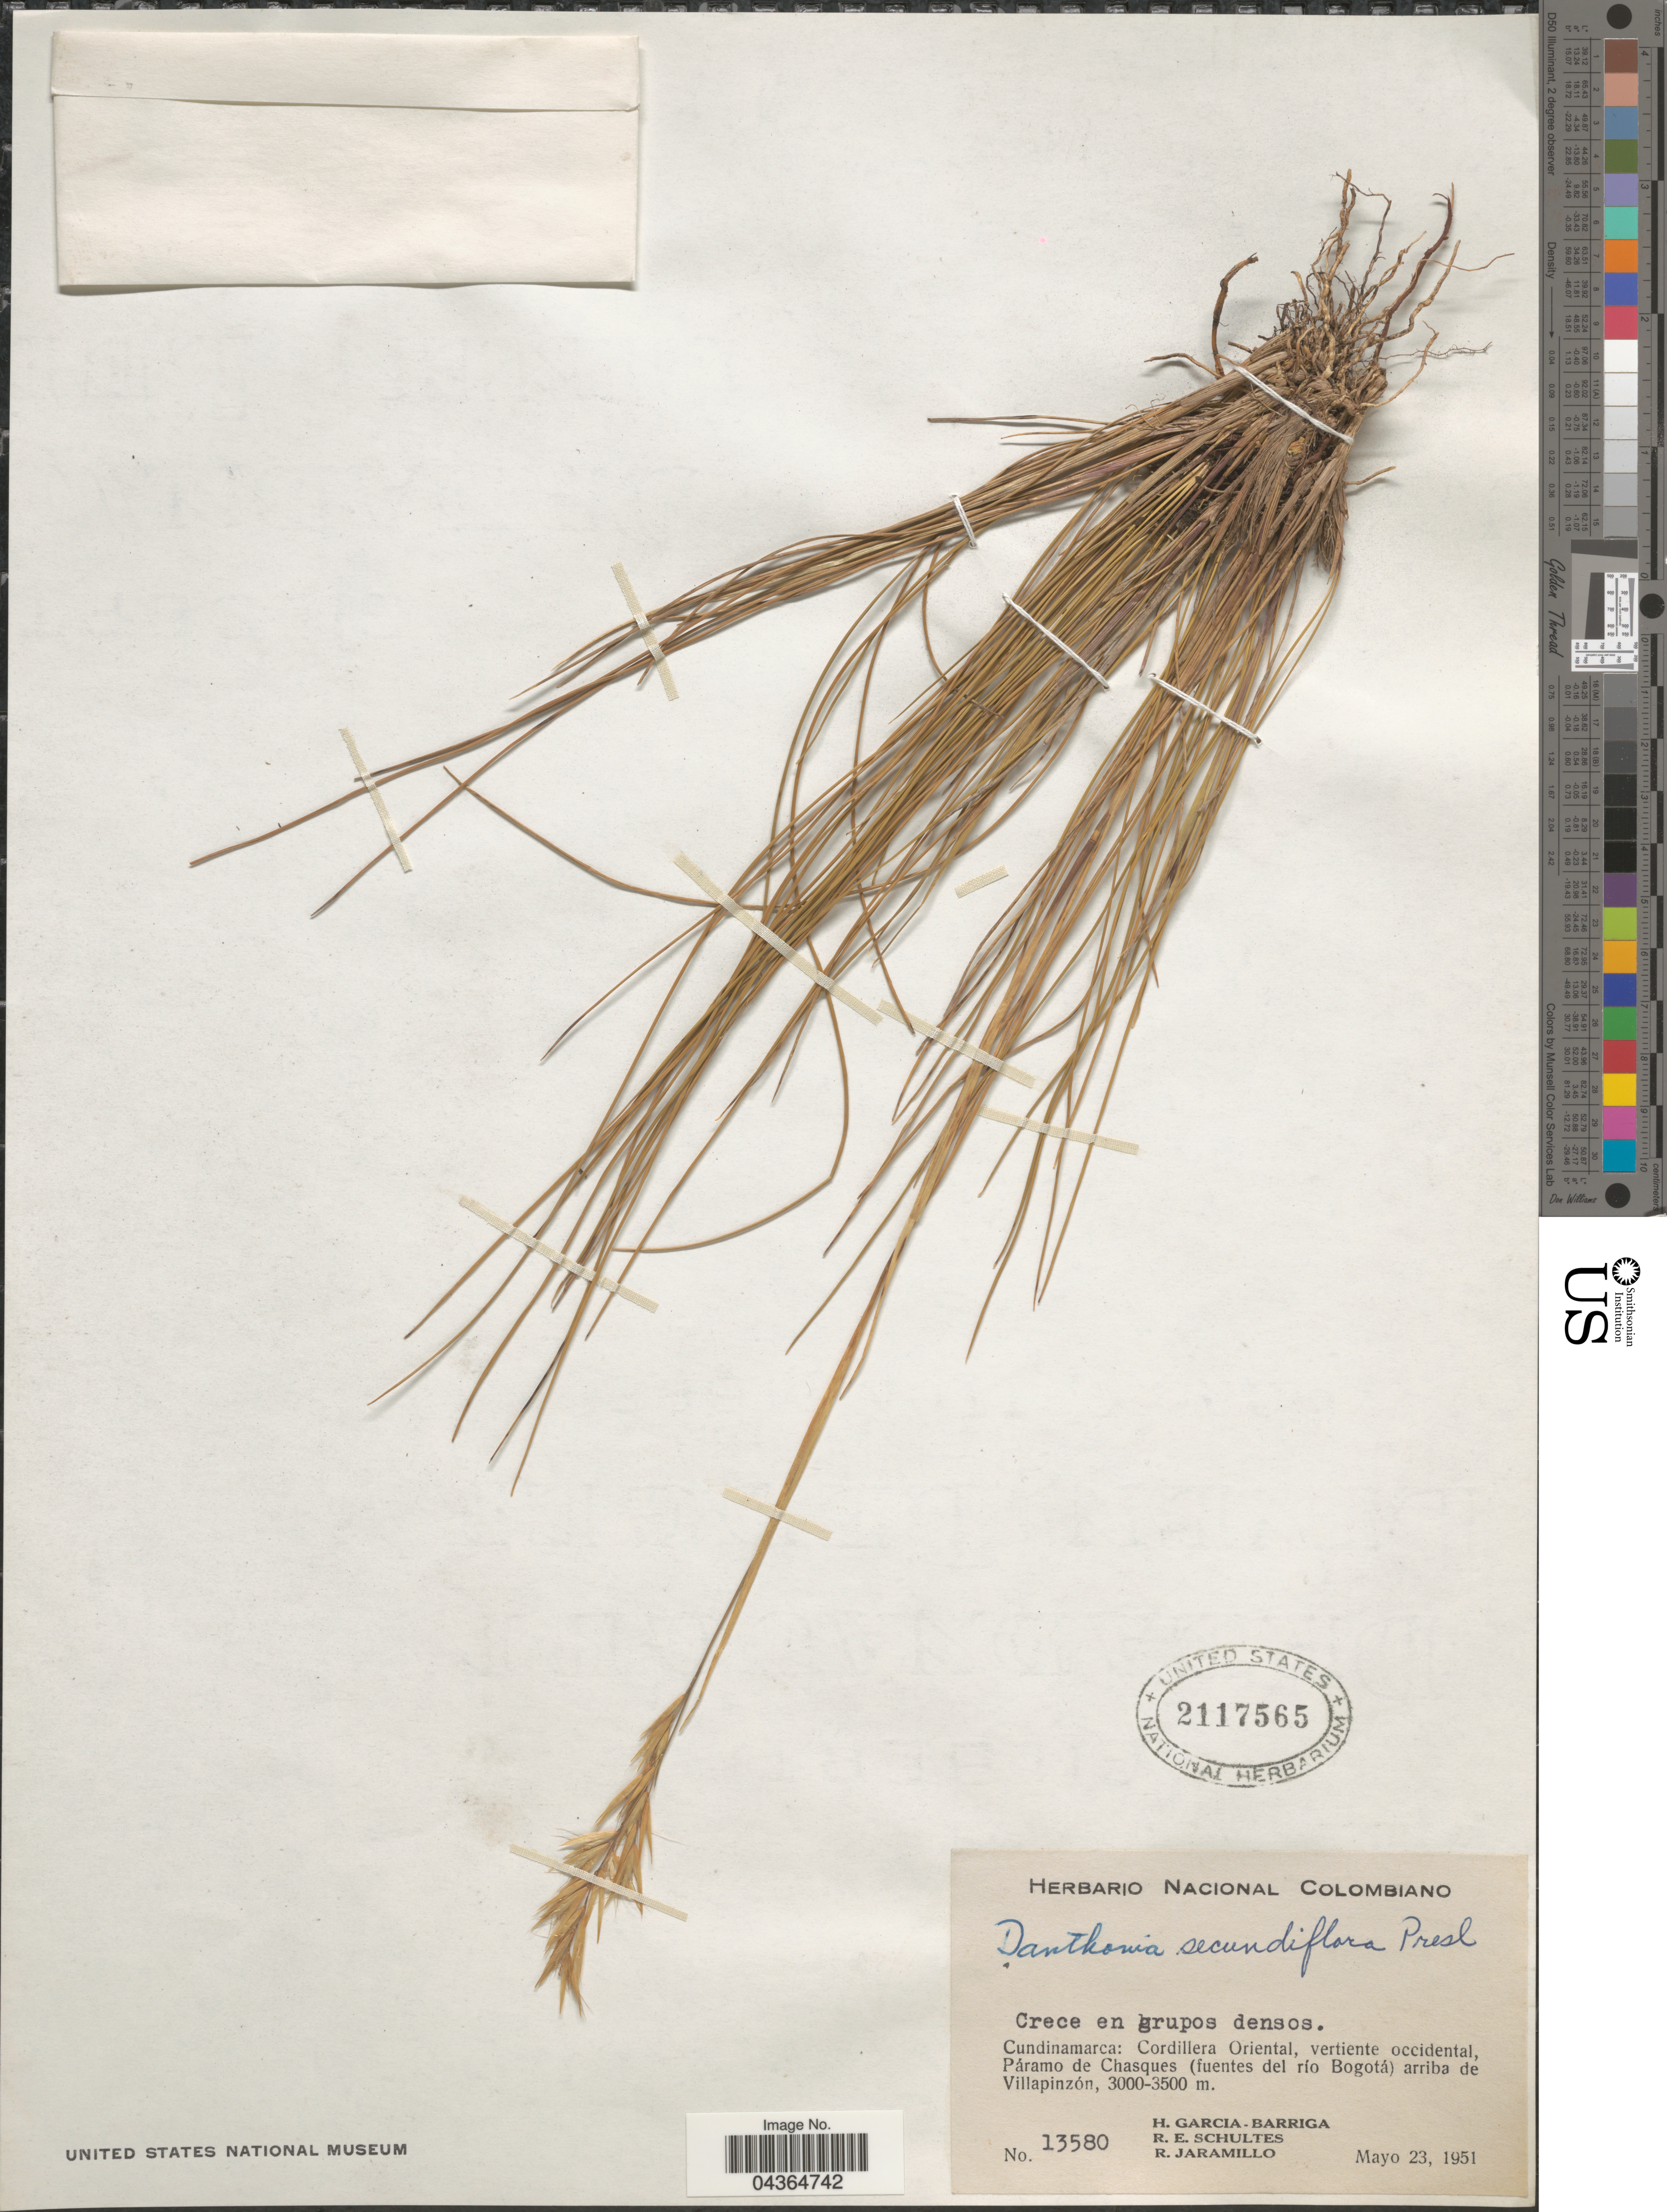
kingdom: Plantae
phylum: Tracheophyta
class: Liliopsida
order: Poales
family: Poaceae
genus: Danthonia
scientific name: Danthonia secundiflora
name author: J. Presl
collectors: H. García Barriga, R. E. Schultes & R. Jaramillo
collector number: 13580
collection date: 1951-05-23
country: Colombia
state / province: Cundinamarca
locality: Cordillera Oriental, vertiente occidental, Páramo de Chasques (fuentes del río Bogotá) arriba de Villapinzón.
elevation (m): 3000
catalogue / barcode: US 2117565